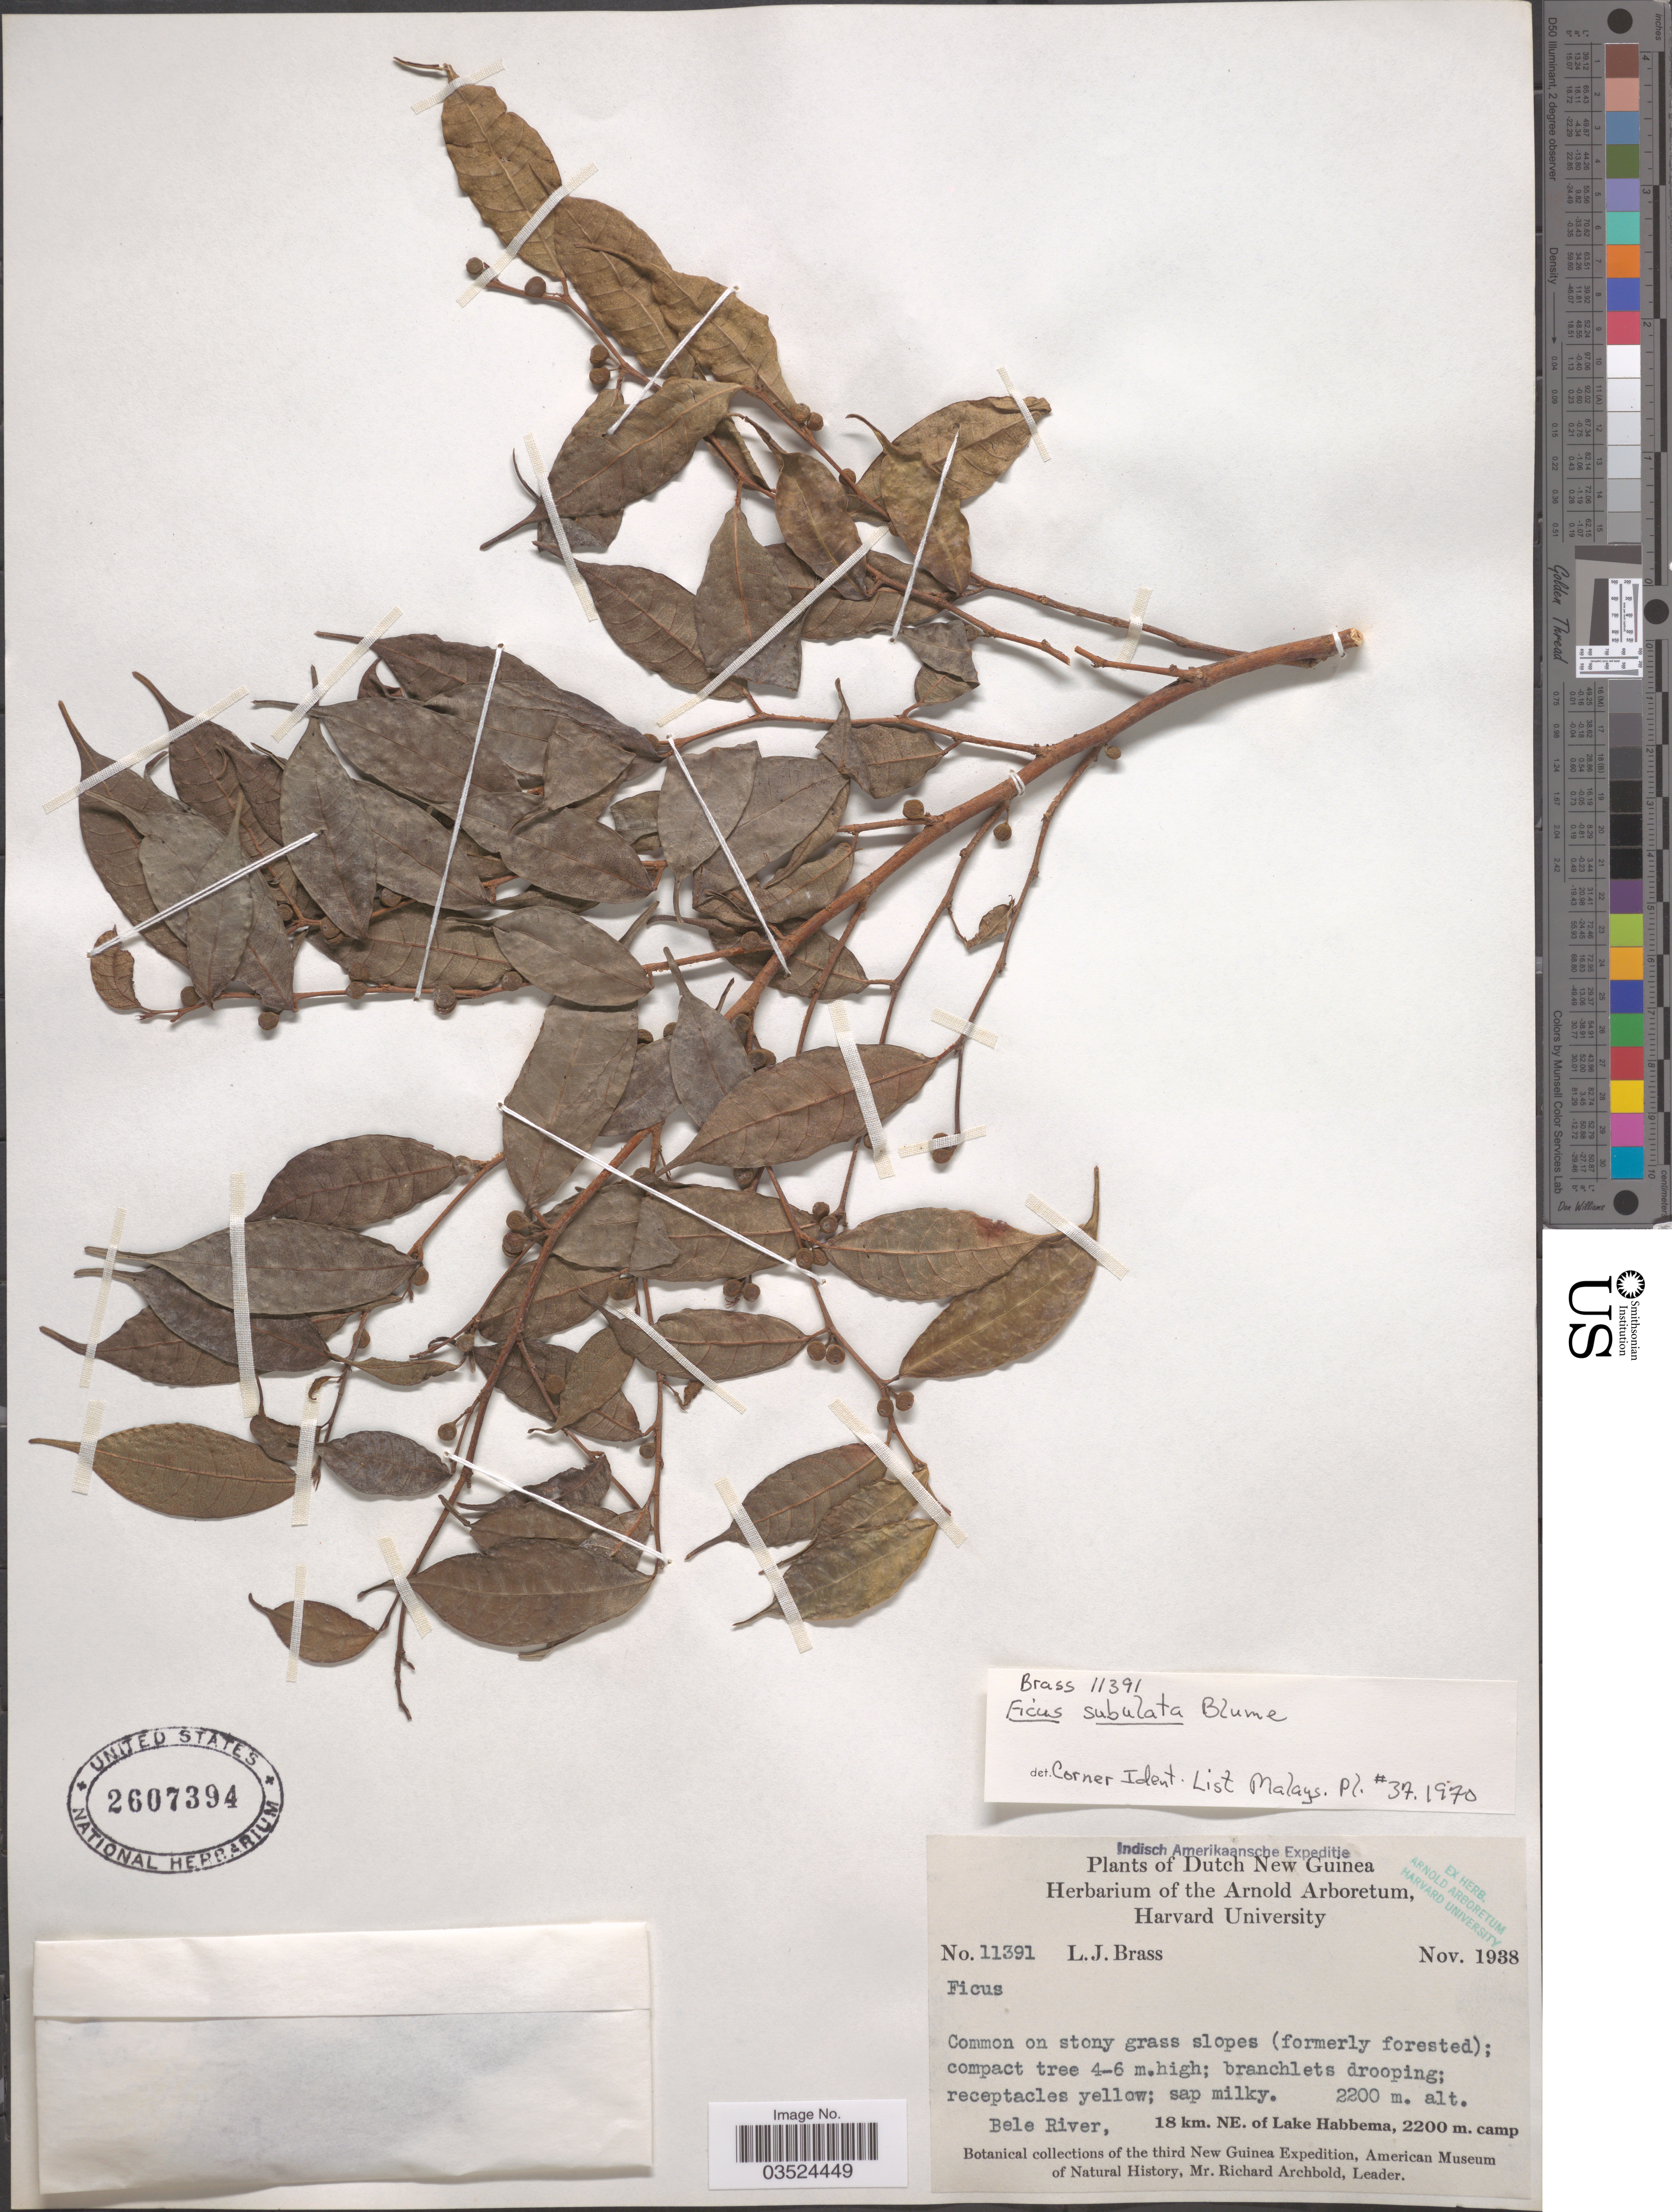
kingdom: Plantae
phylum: Tracheophyta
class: Magnoliopsida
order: Rosales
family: Moraceae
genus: Ficus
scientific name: Ficus subulata var. subulata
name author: Blume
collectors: L. J. Brass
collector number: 11391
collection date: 1938-11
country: Indonesia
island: New Guinea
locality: Dutch New Guinea. Bele River, 18 km. NE. of Lake Habbema.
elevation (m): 2200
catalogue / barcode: US 2607394